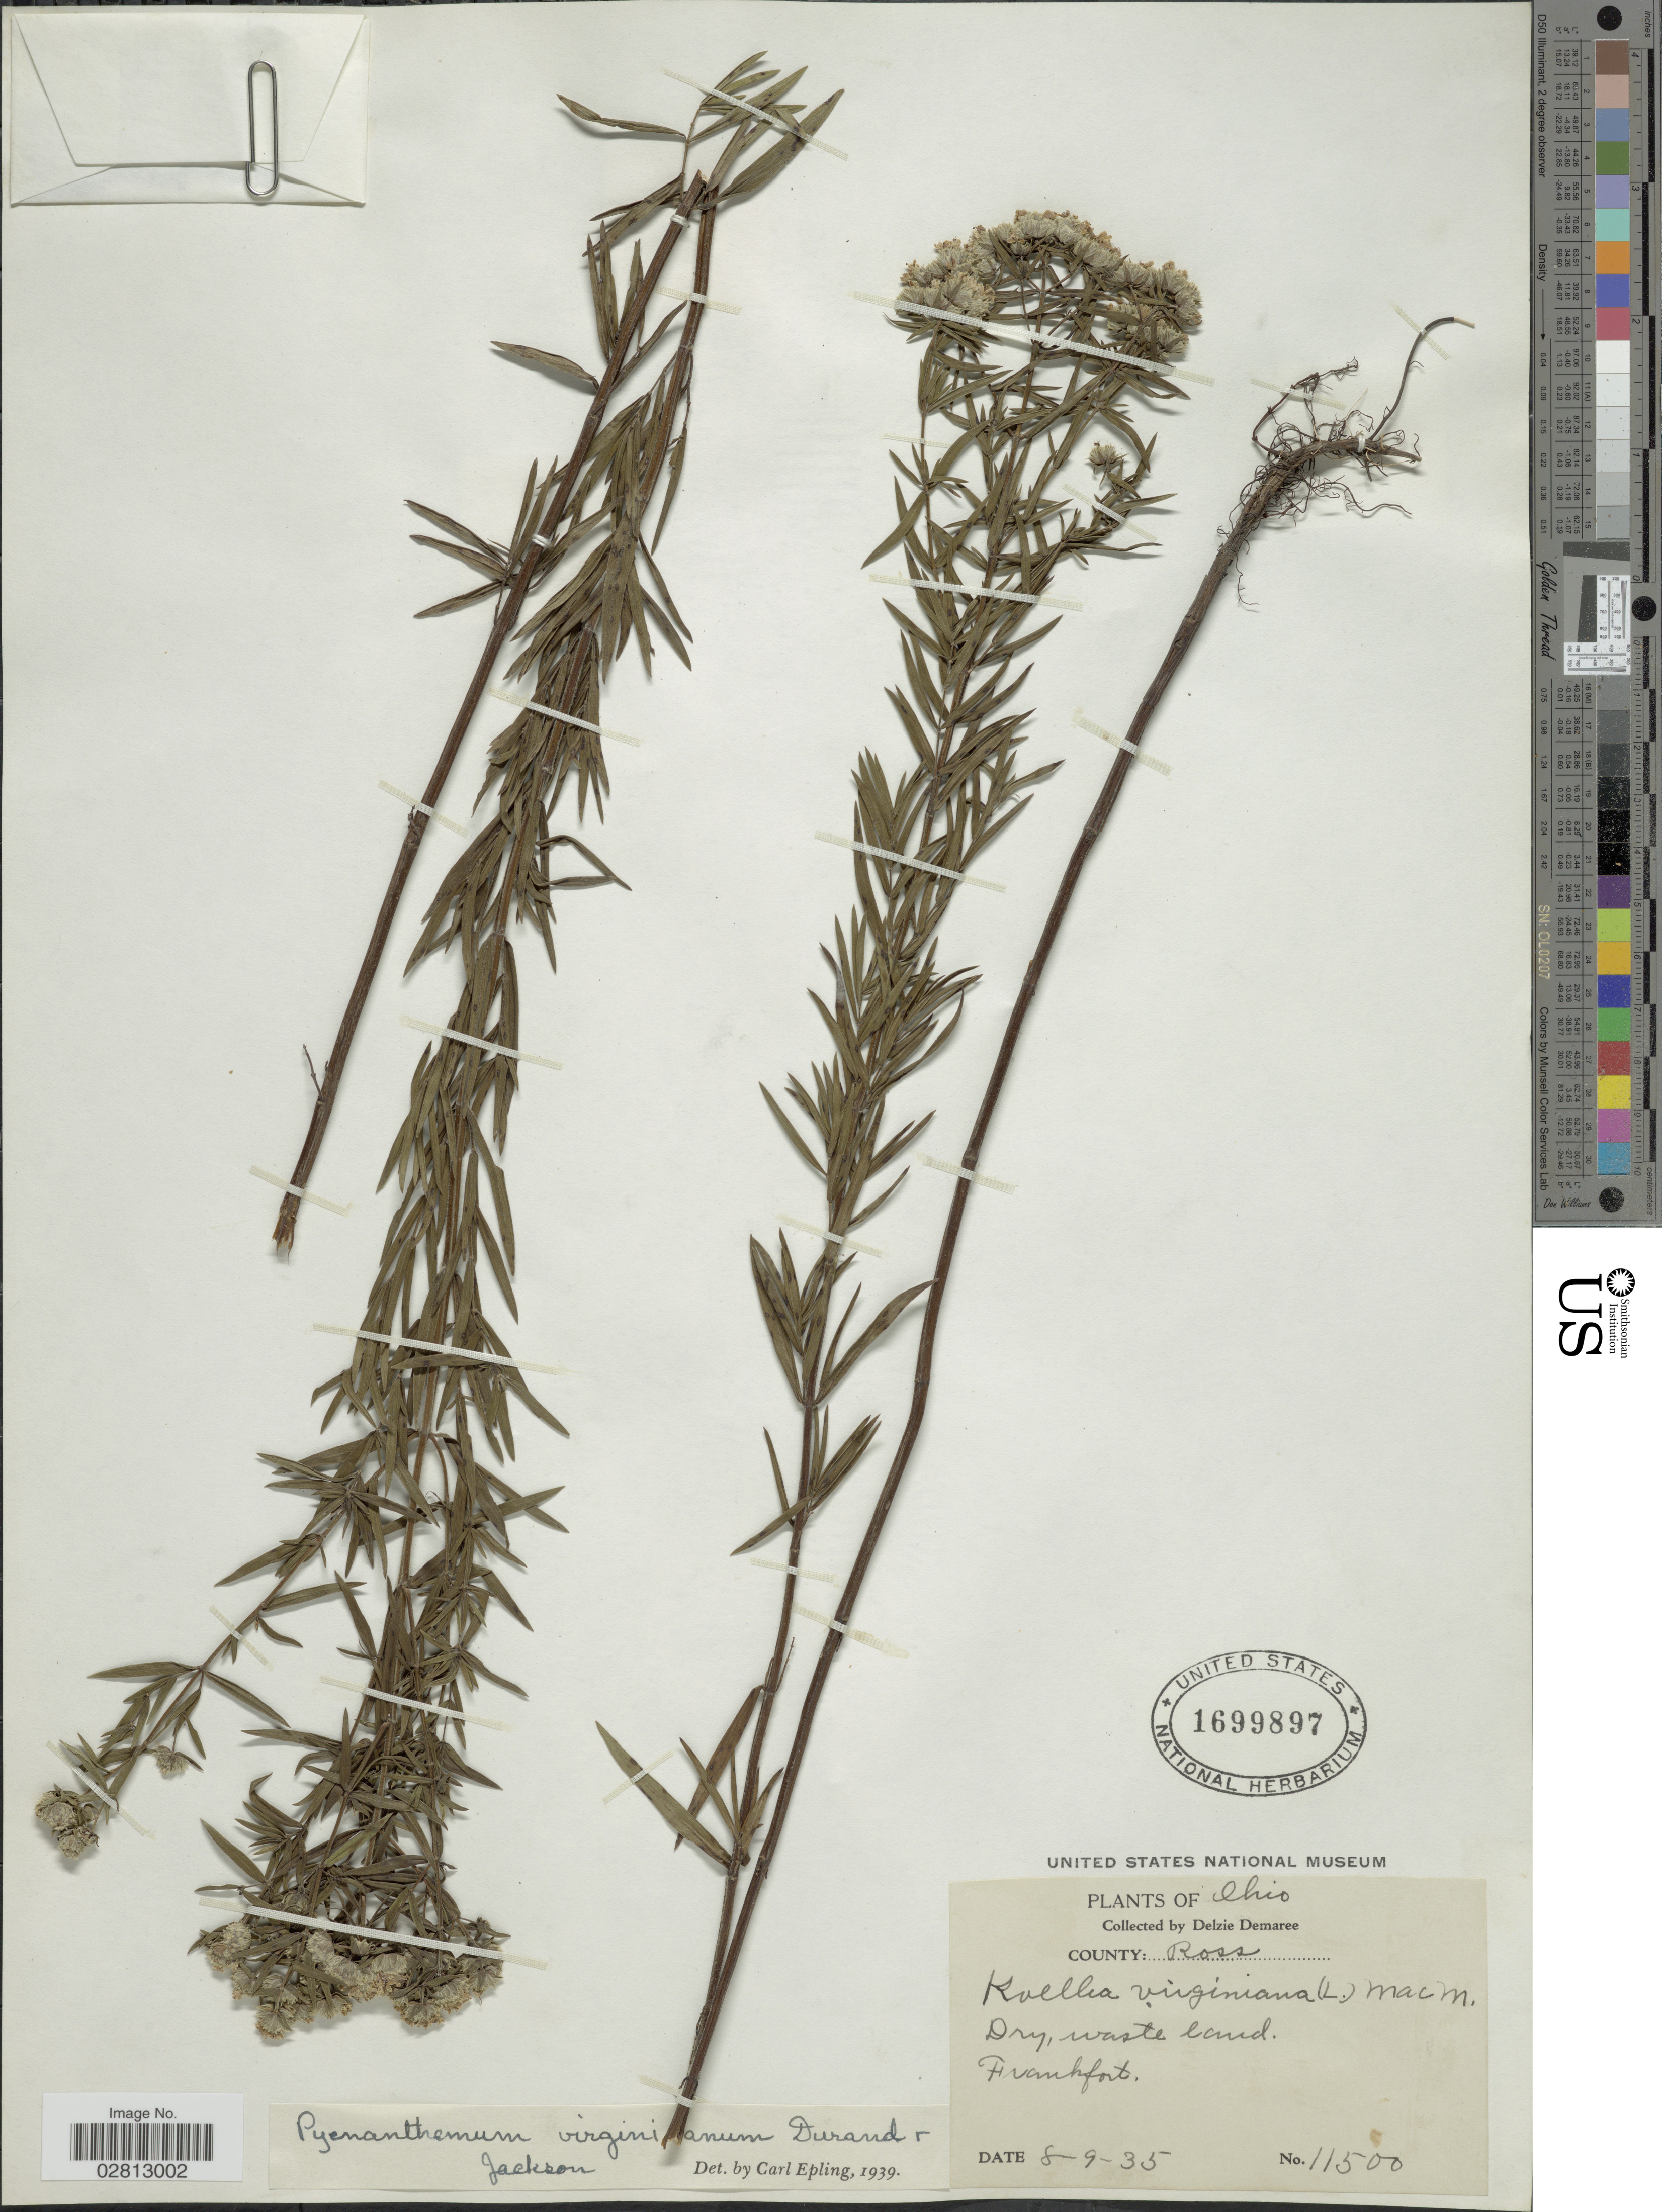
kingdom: Plantae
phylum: Tracheophyta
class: Magnoliopsida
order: Lamiales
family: Lamiaceae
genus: Pycnanthemum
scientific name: Pycnanthemum virginianum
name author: (L.) Durand & B.D. Jacks. ex B.L. Rob. & Fernald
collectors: D. Demaree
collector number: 11500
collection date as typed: Transcribed d/m/y: 9/8/35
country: United States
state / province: Ohio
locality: County: Ross, Frankfort.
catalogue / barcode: US 1699897